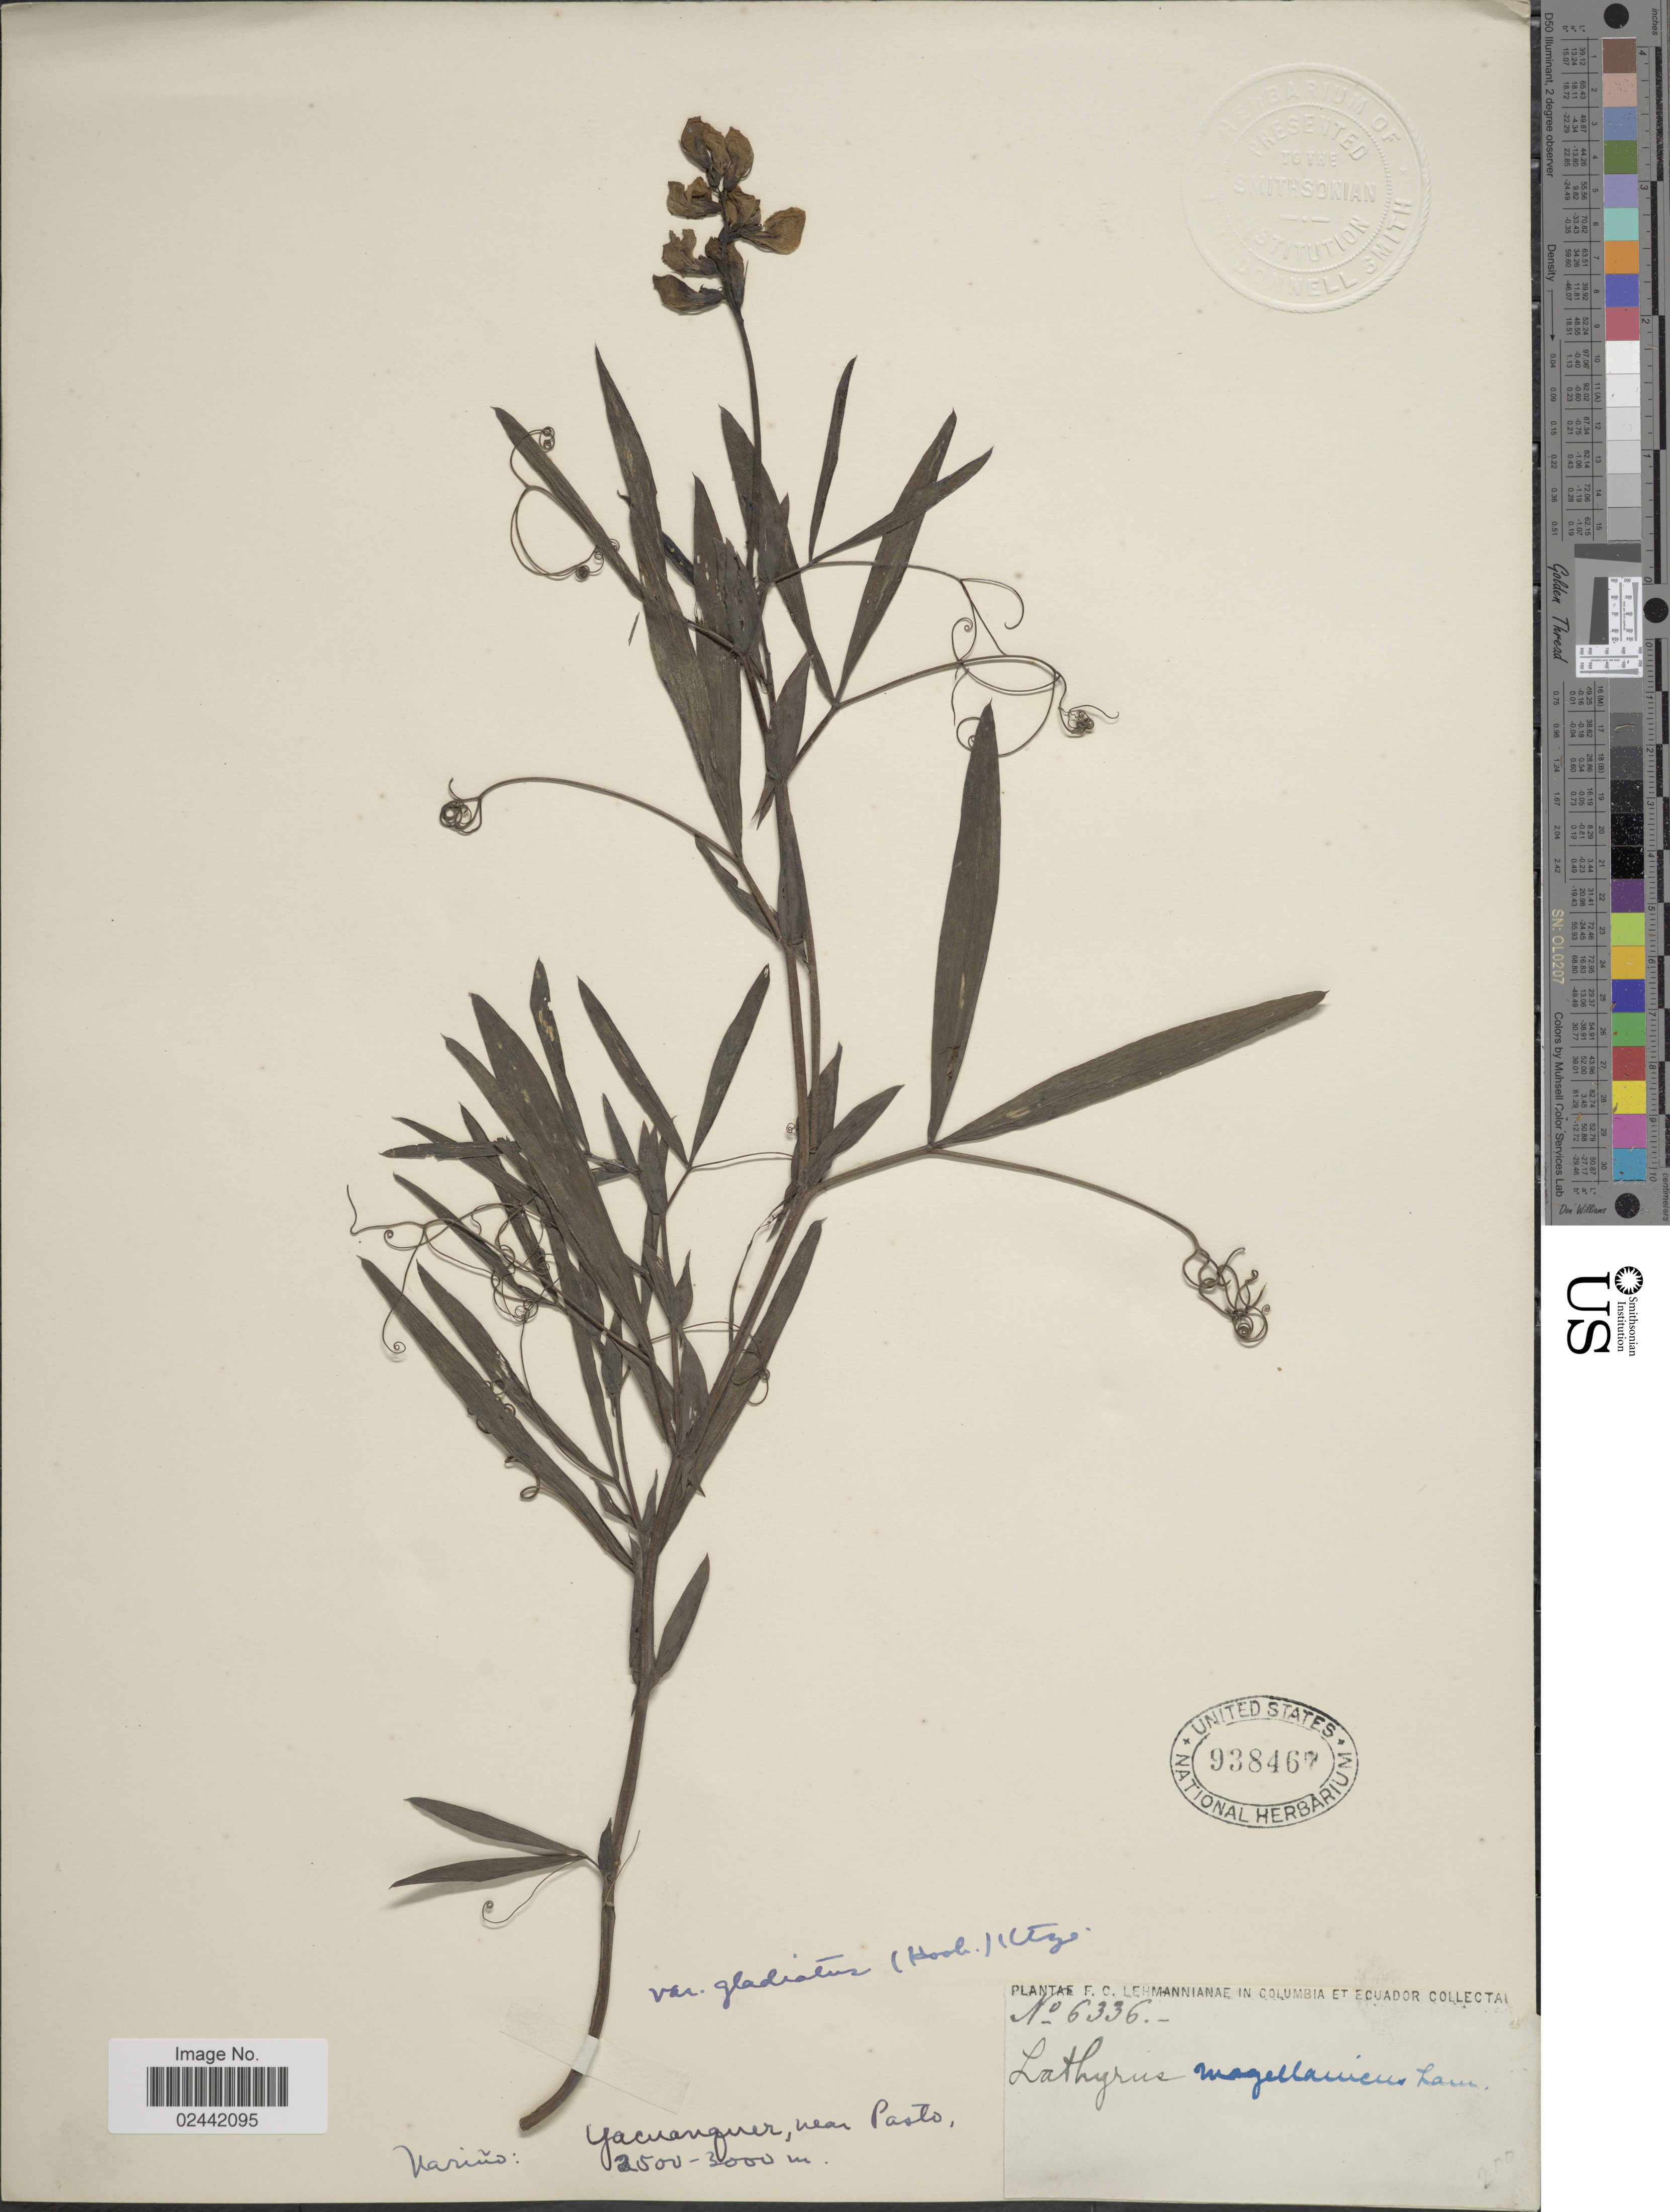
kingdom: Plantae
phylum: Tracheophyta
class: Magnoliopsida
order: Fabales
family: Fabaceae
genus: Lathyrus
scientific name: Lathyrus magellanicus var. gladiatus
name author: (Hook.) Kuntze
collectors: F. C. Lehmann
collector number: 6336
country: Colombia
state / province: Nariño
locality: Yacuanguer, near Pasto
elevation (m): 2500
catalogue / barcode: US 938467